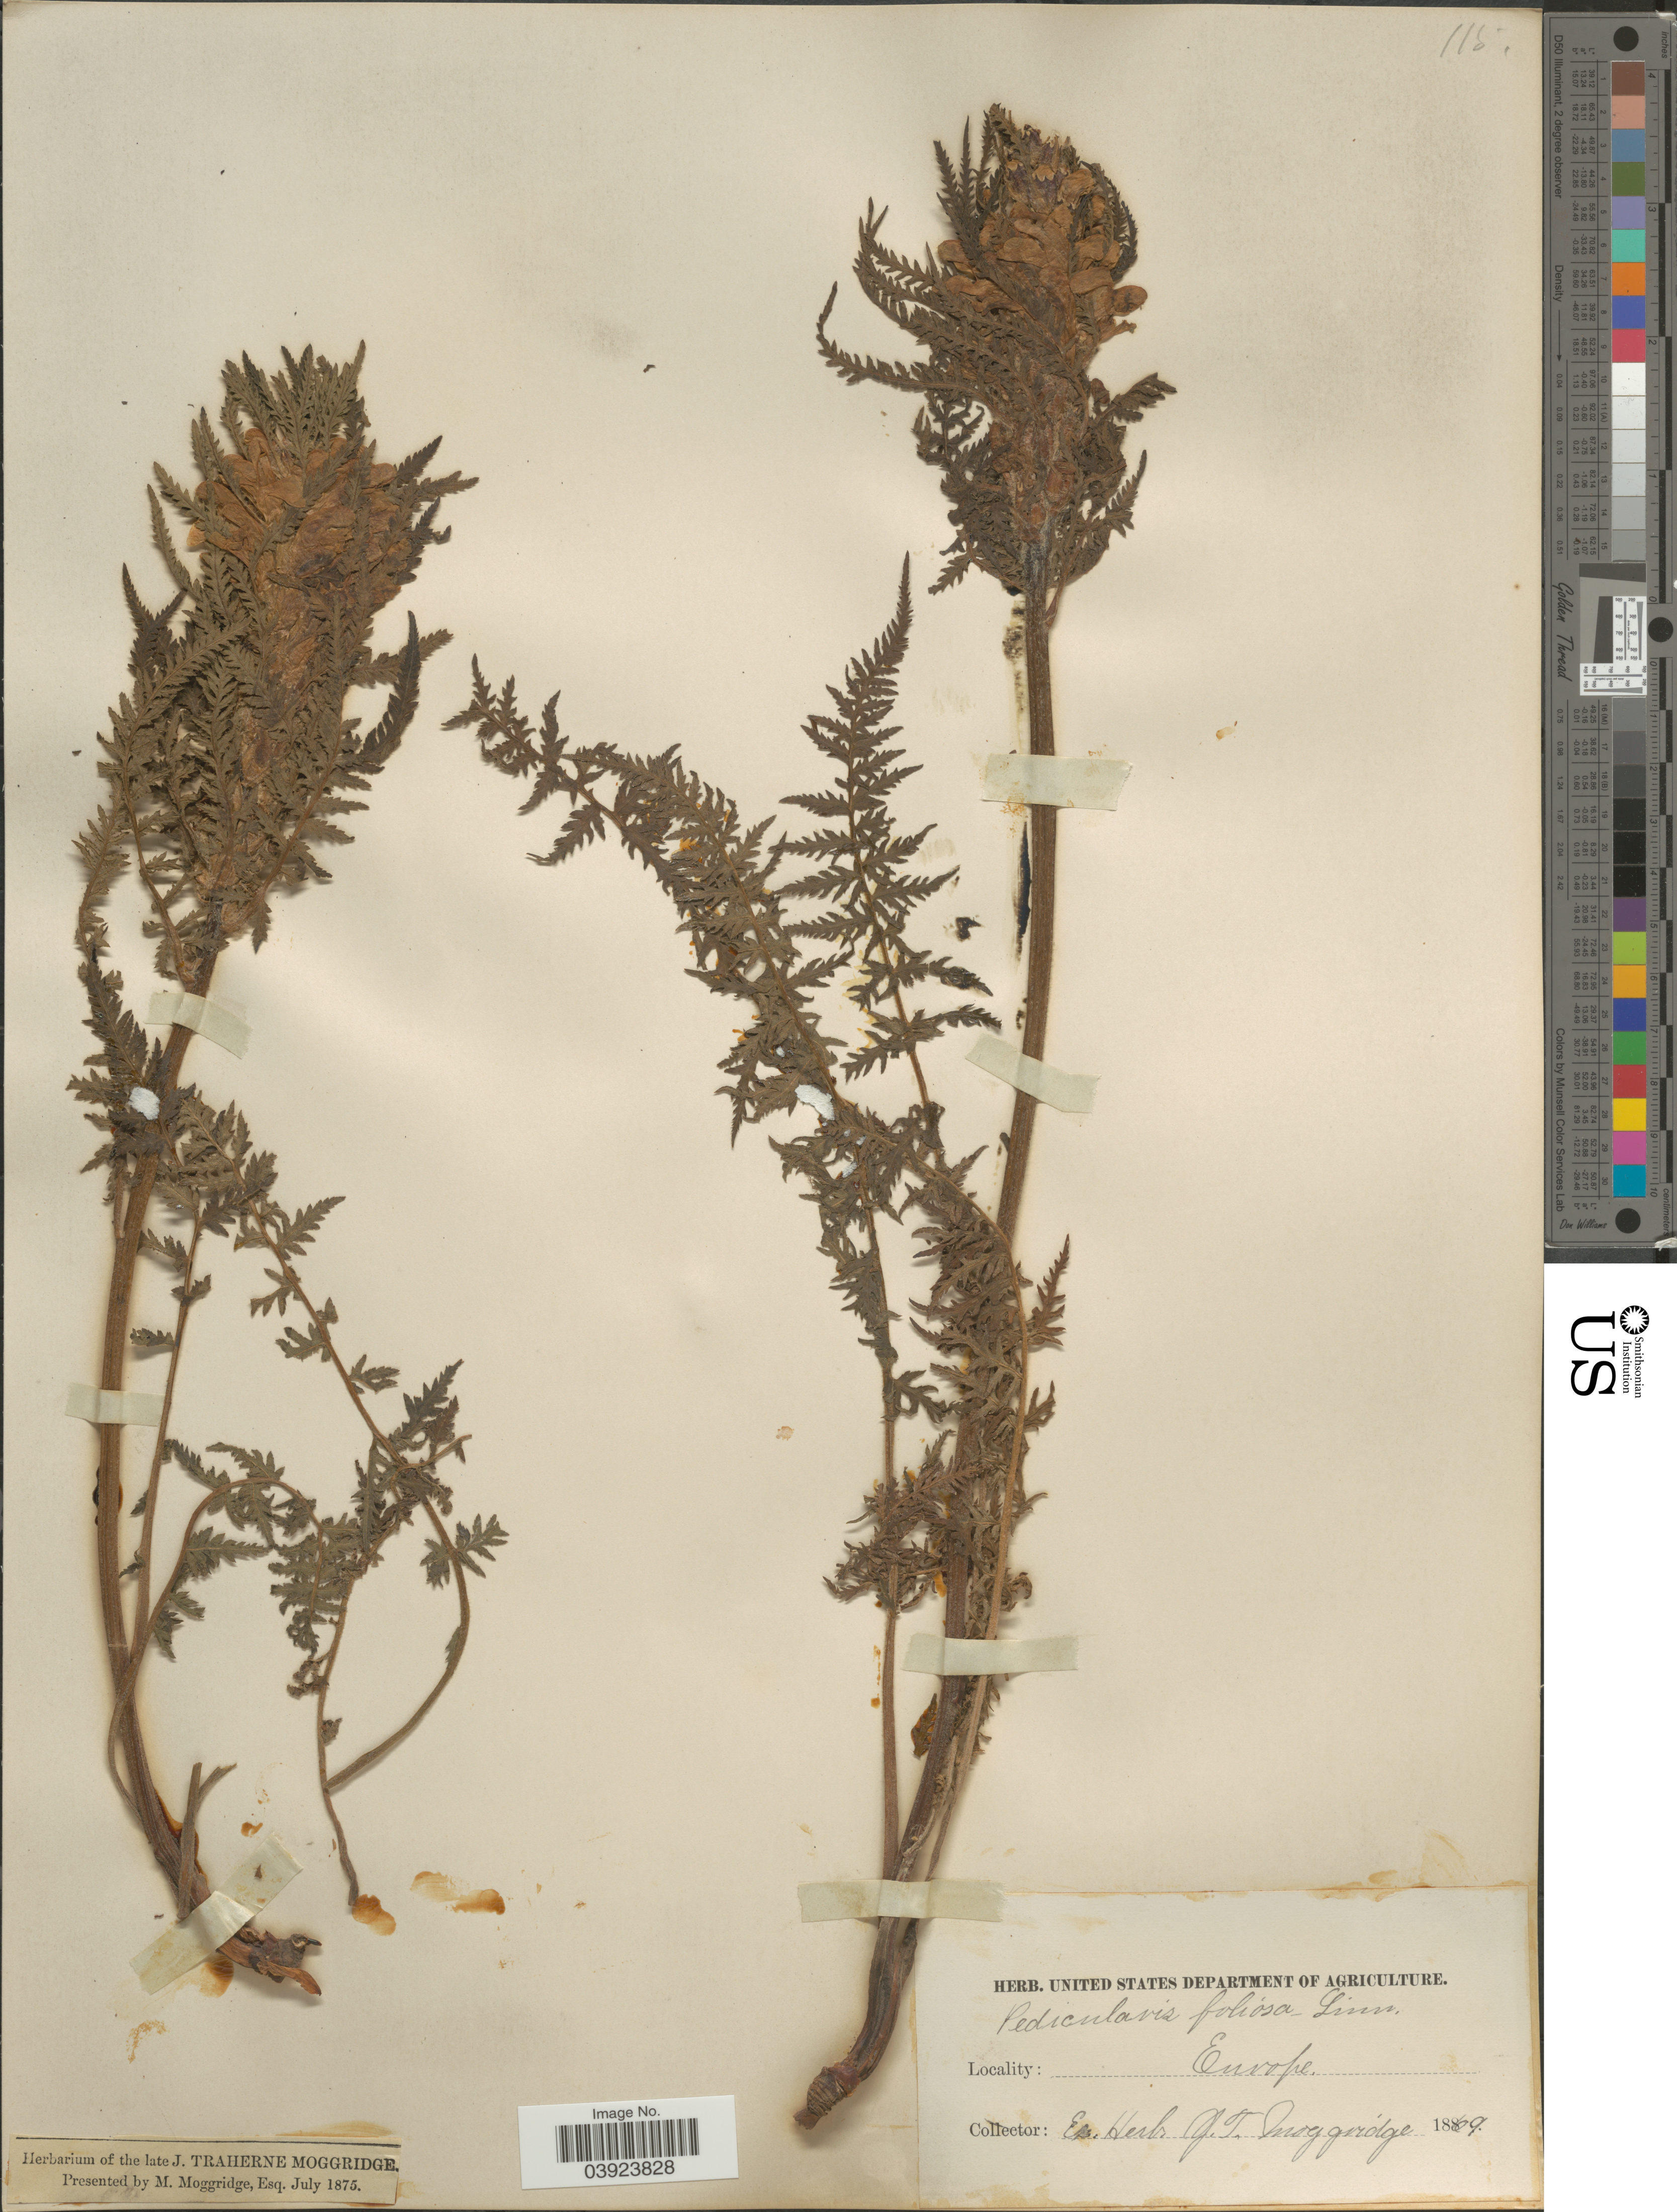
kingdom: Plantae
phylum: Tracheophyta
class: Magnoliopsida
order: Lamiales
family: Orobanchaceae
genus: Pedicularis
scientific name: Pedicularis foliosa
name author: L.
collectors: ex herb. J.T. Moggridge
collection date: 1869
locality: Europe.